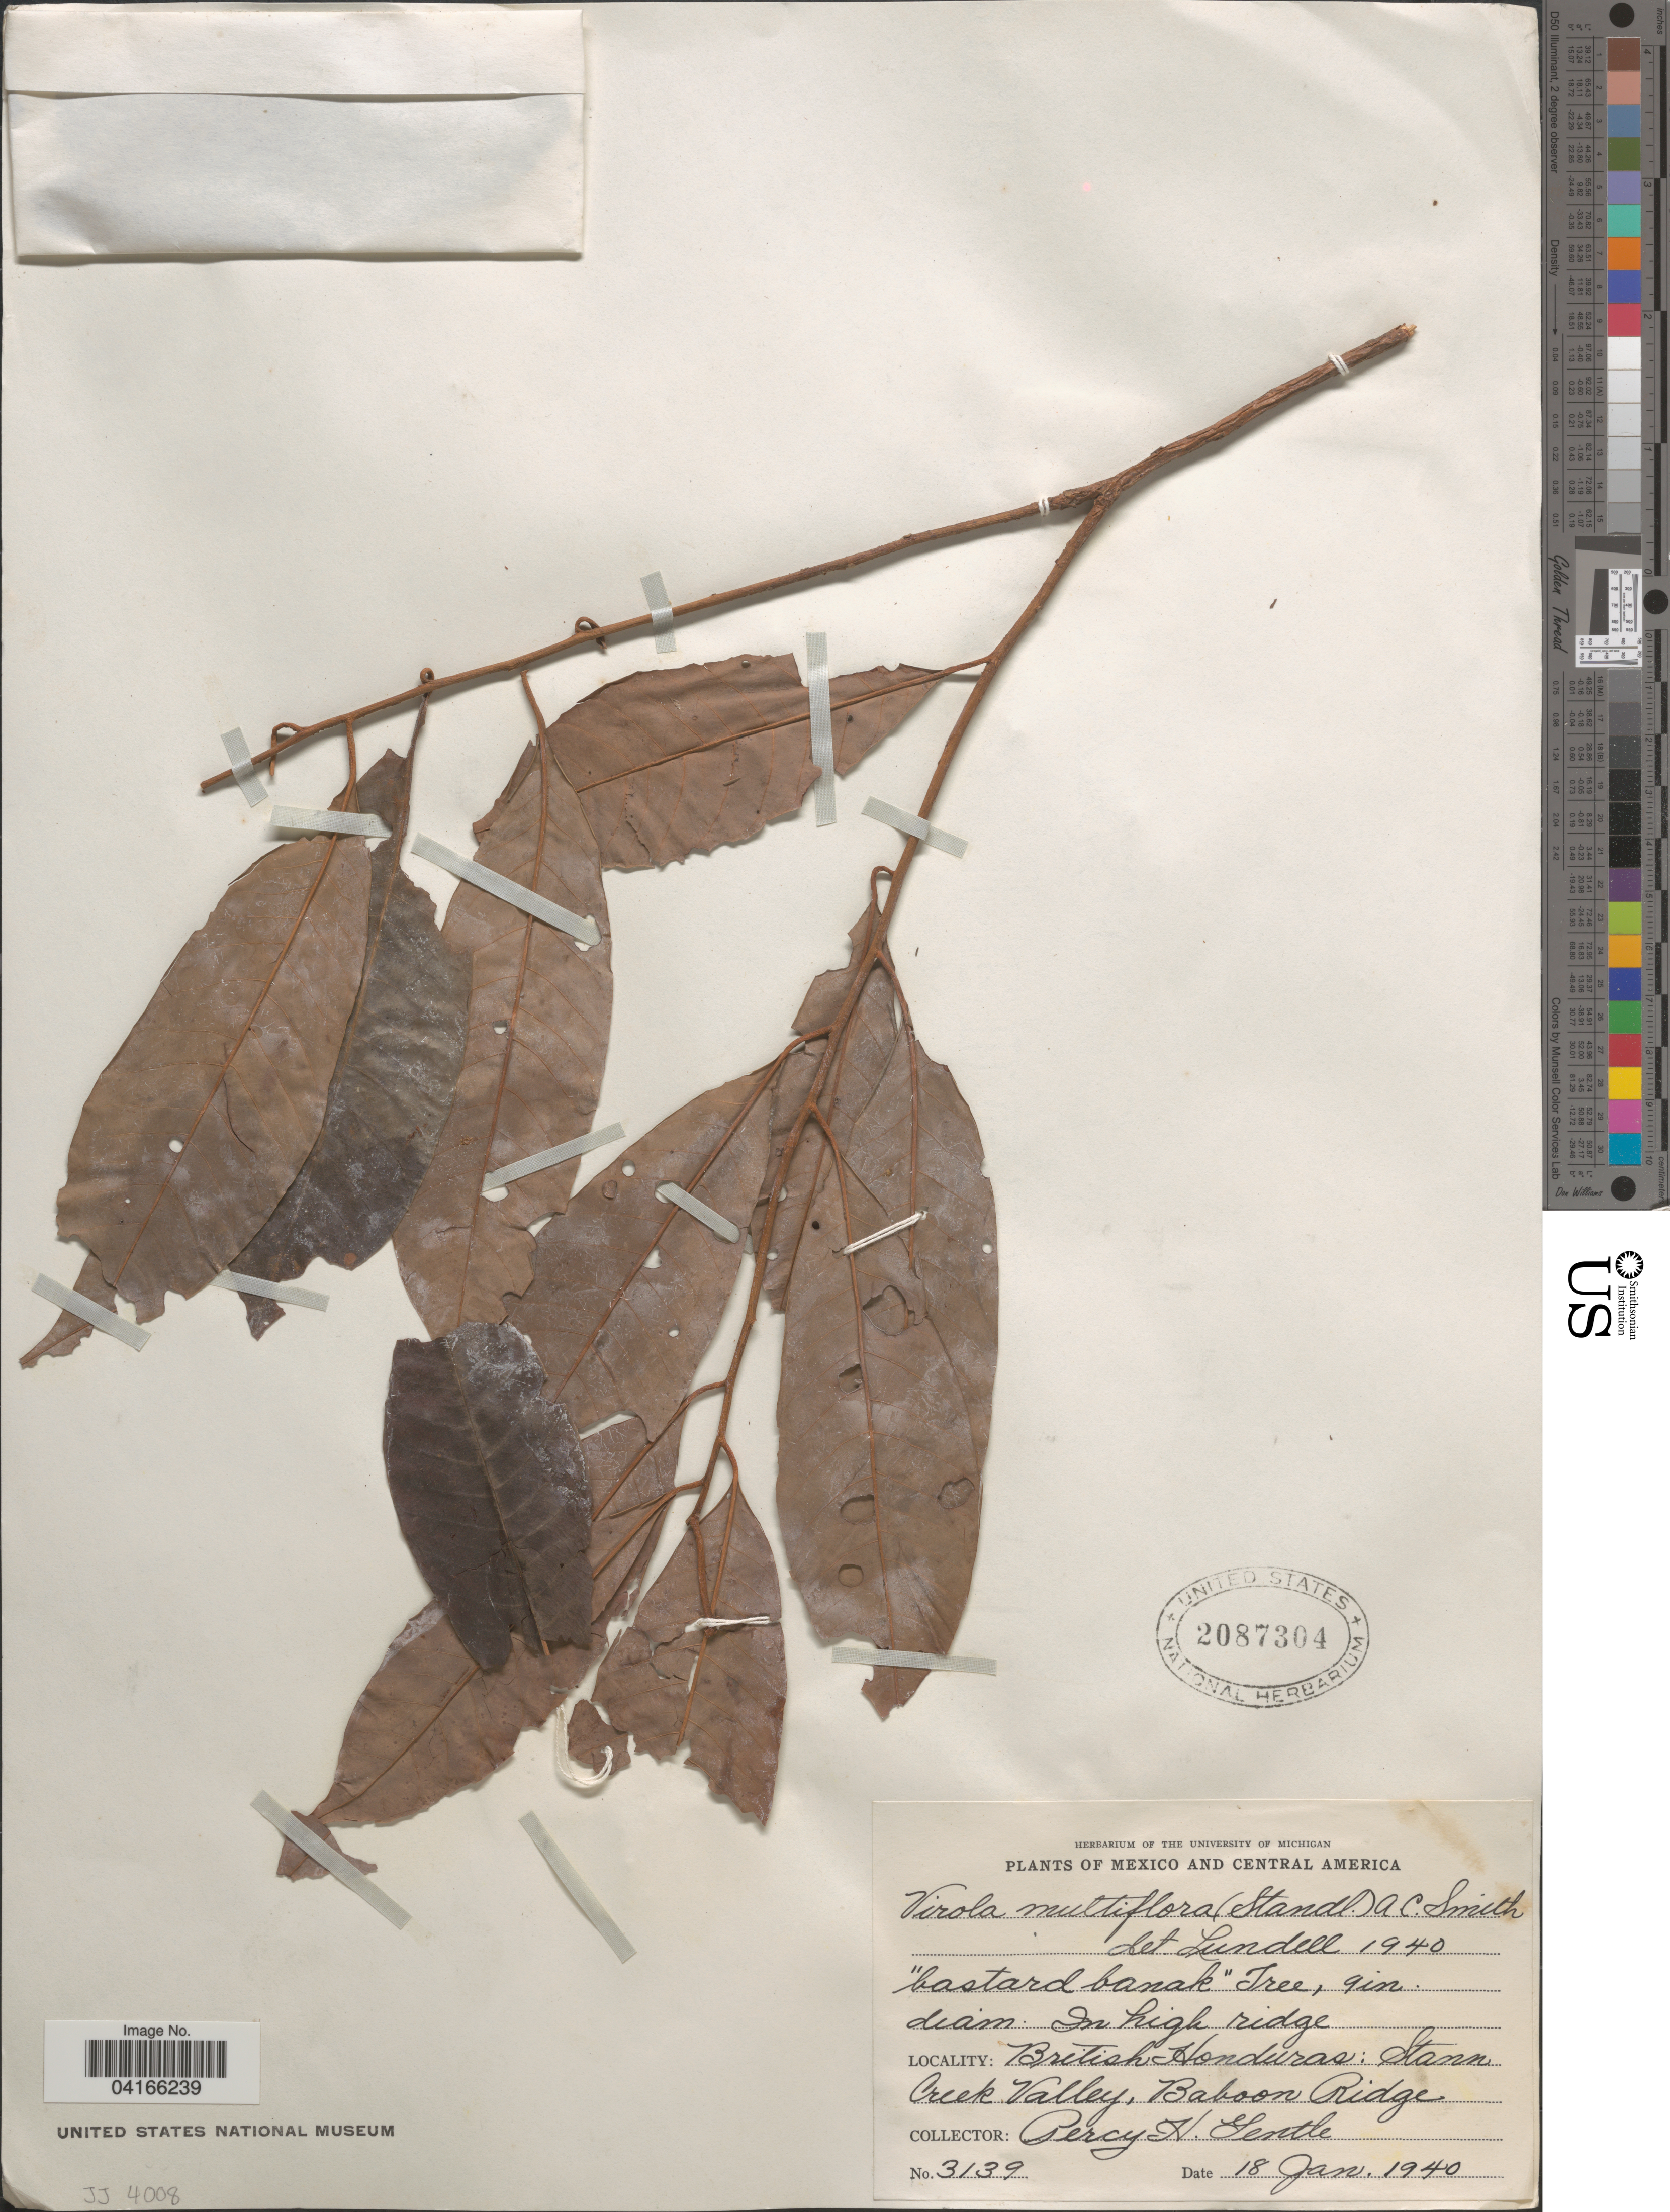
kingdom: Plantae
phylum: Tracheophyta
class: Magnoliopsida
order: Magnoliales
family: Myristicaceae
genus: Virola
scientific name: Virola multiflora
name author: (Standl.) A.C. Sm.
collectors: P. H. Gentle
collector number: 3139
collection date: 1940-01-18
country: Belize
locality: British Honduras: Stann Creek Valley, Baboon Ridge.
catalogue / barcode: US 2087304